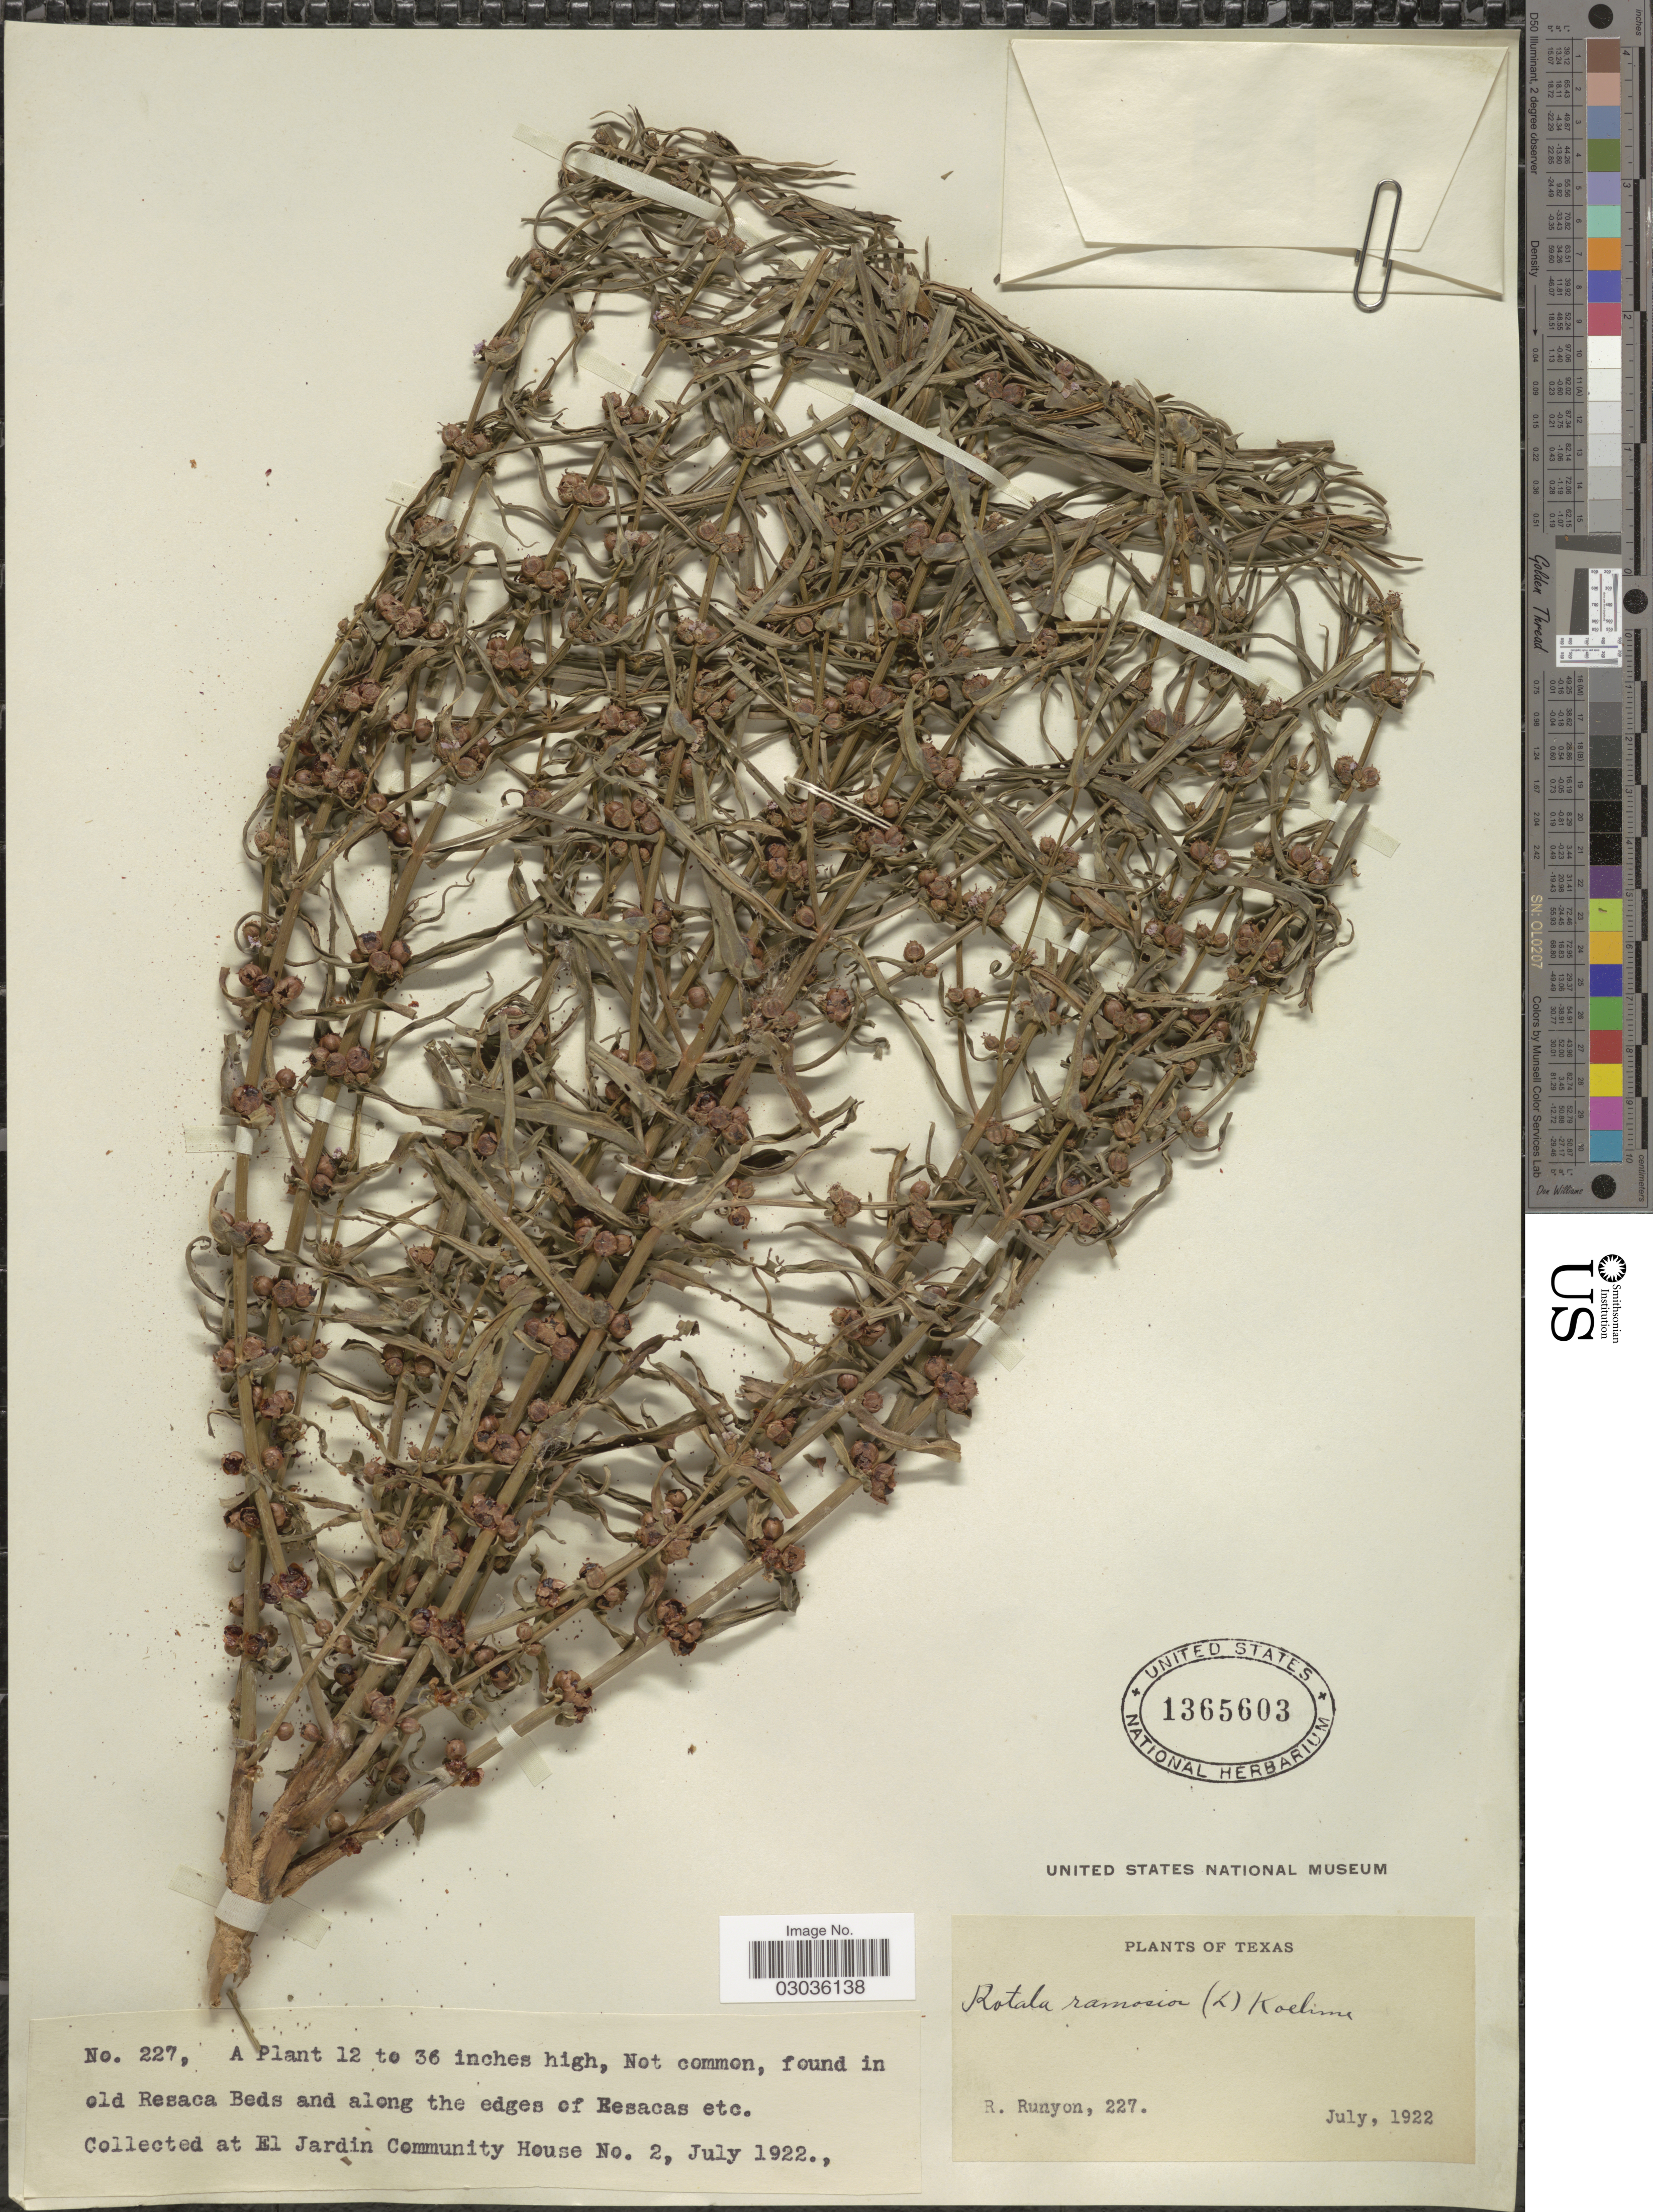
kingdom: Plantae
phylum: Tracheophyta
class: Magnoliopsida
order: Myrtales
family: Lythraceae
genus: Ammannia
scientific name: Ammannia coccinea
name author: Rottb.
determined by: Strong, Mark T., (BOT), Smithsonian Institution - National Museum of Natural History (UNITED STATES)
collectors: R. Runyon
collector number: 227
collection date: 1922-07-02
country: United States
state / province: Texas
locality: In old Resaca Beds and along the edges of Resacas, El Jardin Community House.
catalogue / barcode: US 1365603